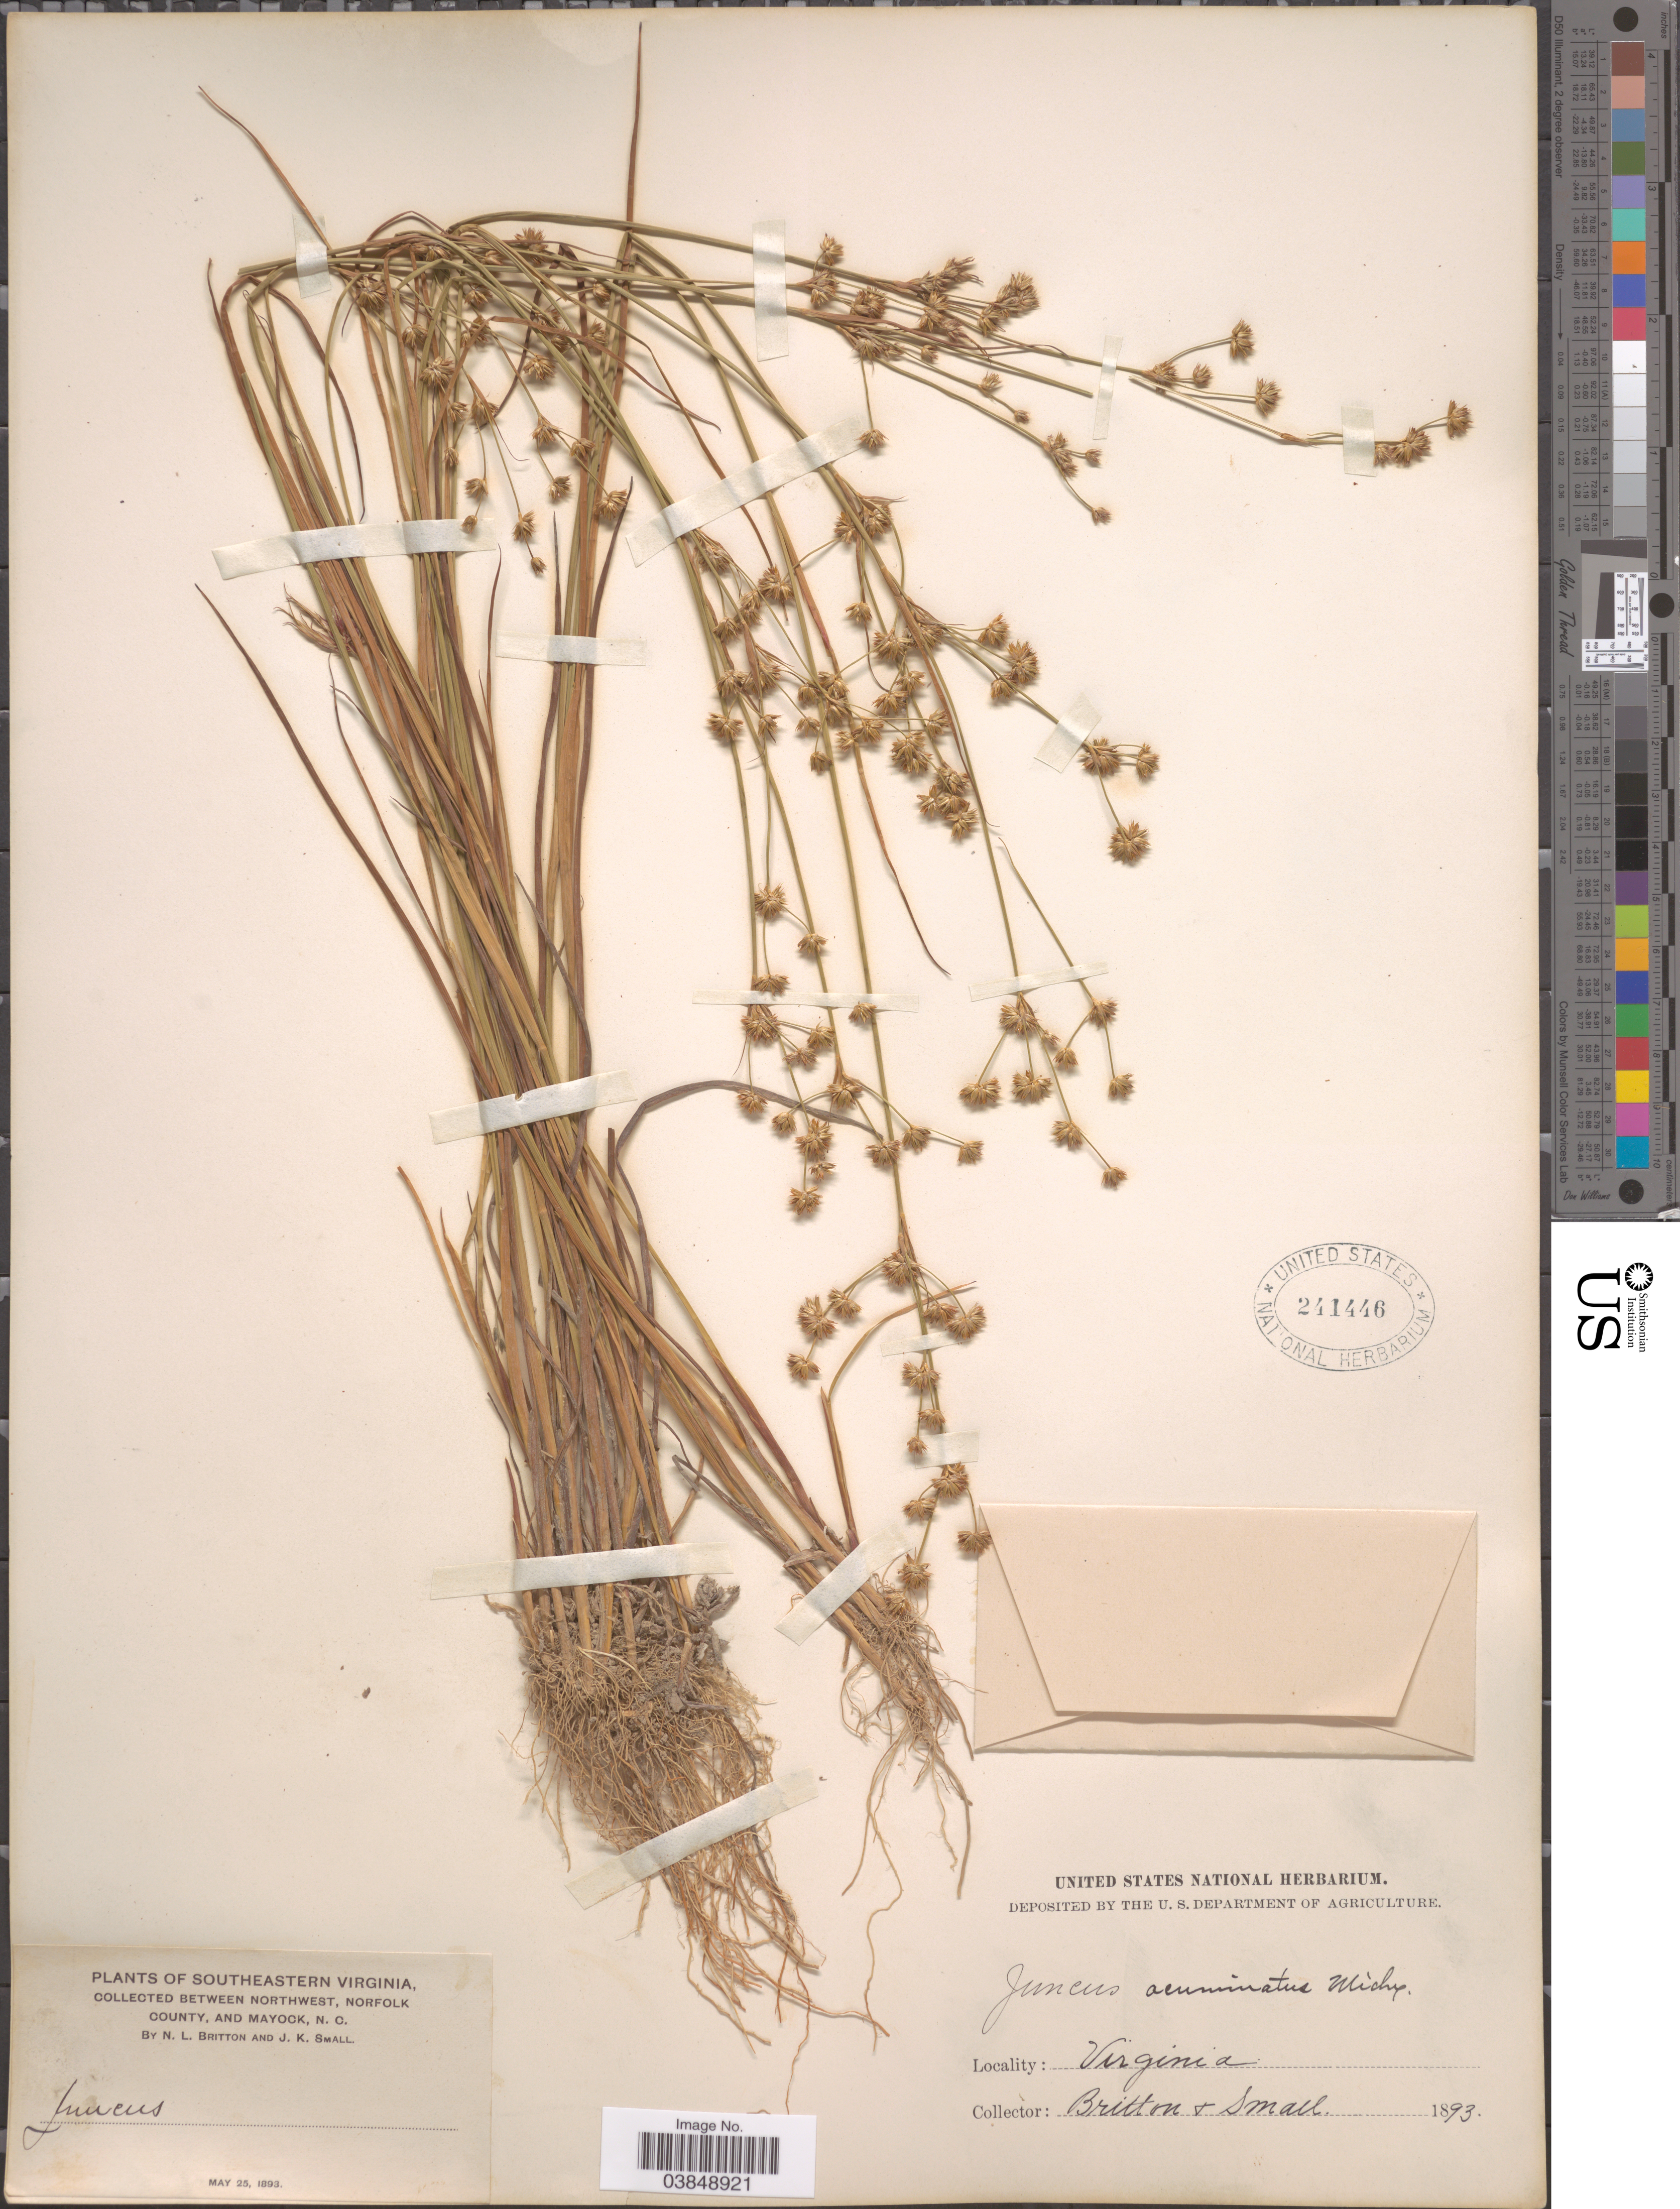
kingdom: Plantae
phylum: Tracheophyta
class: Liliopsida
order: Poales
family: Juncaceae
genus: Juncus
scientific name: Juncus acuminatus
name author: Michx.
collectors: N. Britton & J. K. Small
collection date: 1893-05-25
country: United States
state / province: Virginia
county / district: City of Norfolk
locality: Southeastern Virginia. Between Northwest, Norfolk County, and Mayock, N. C.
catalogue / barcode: US 241446